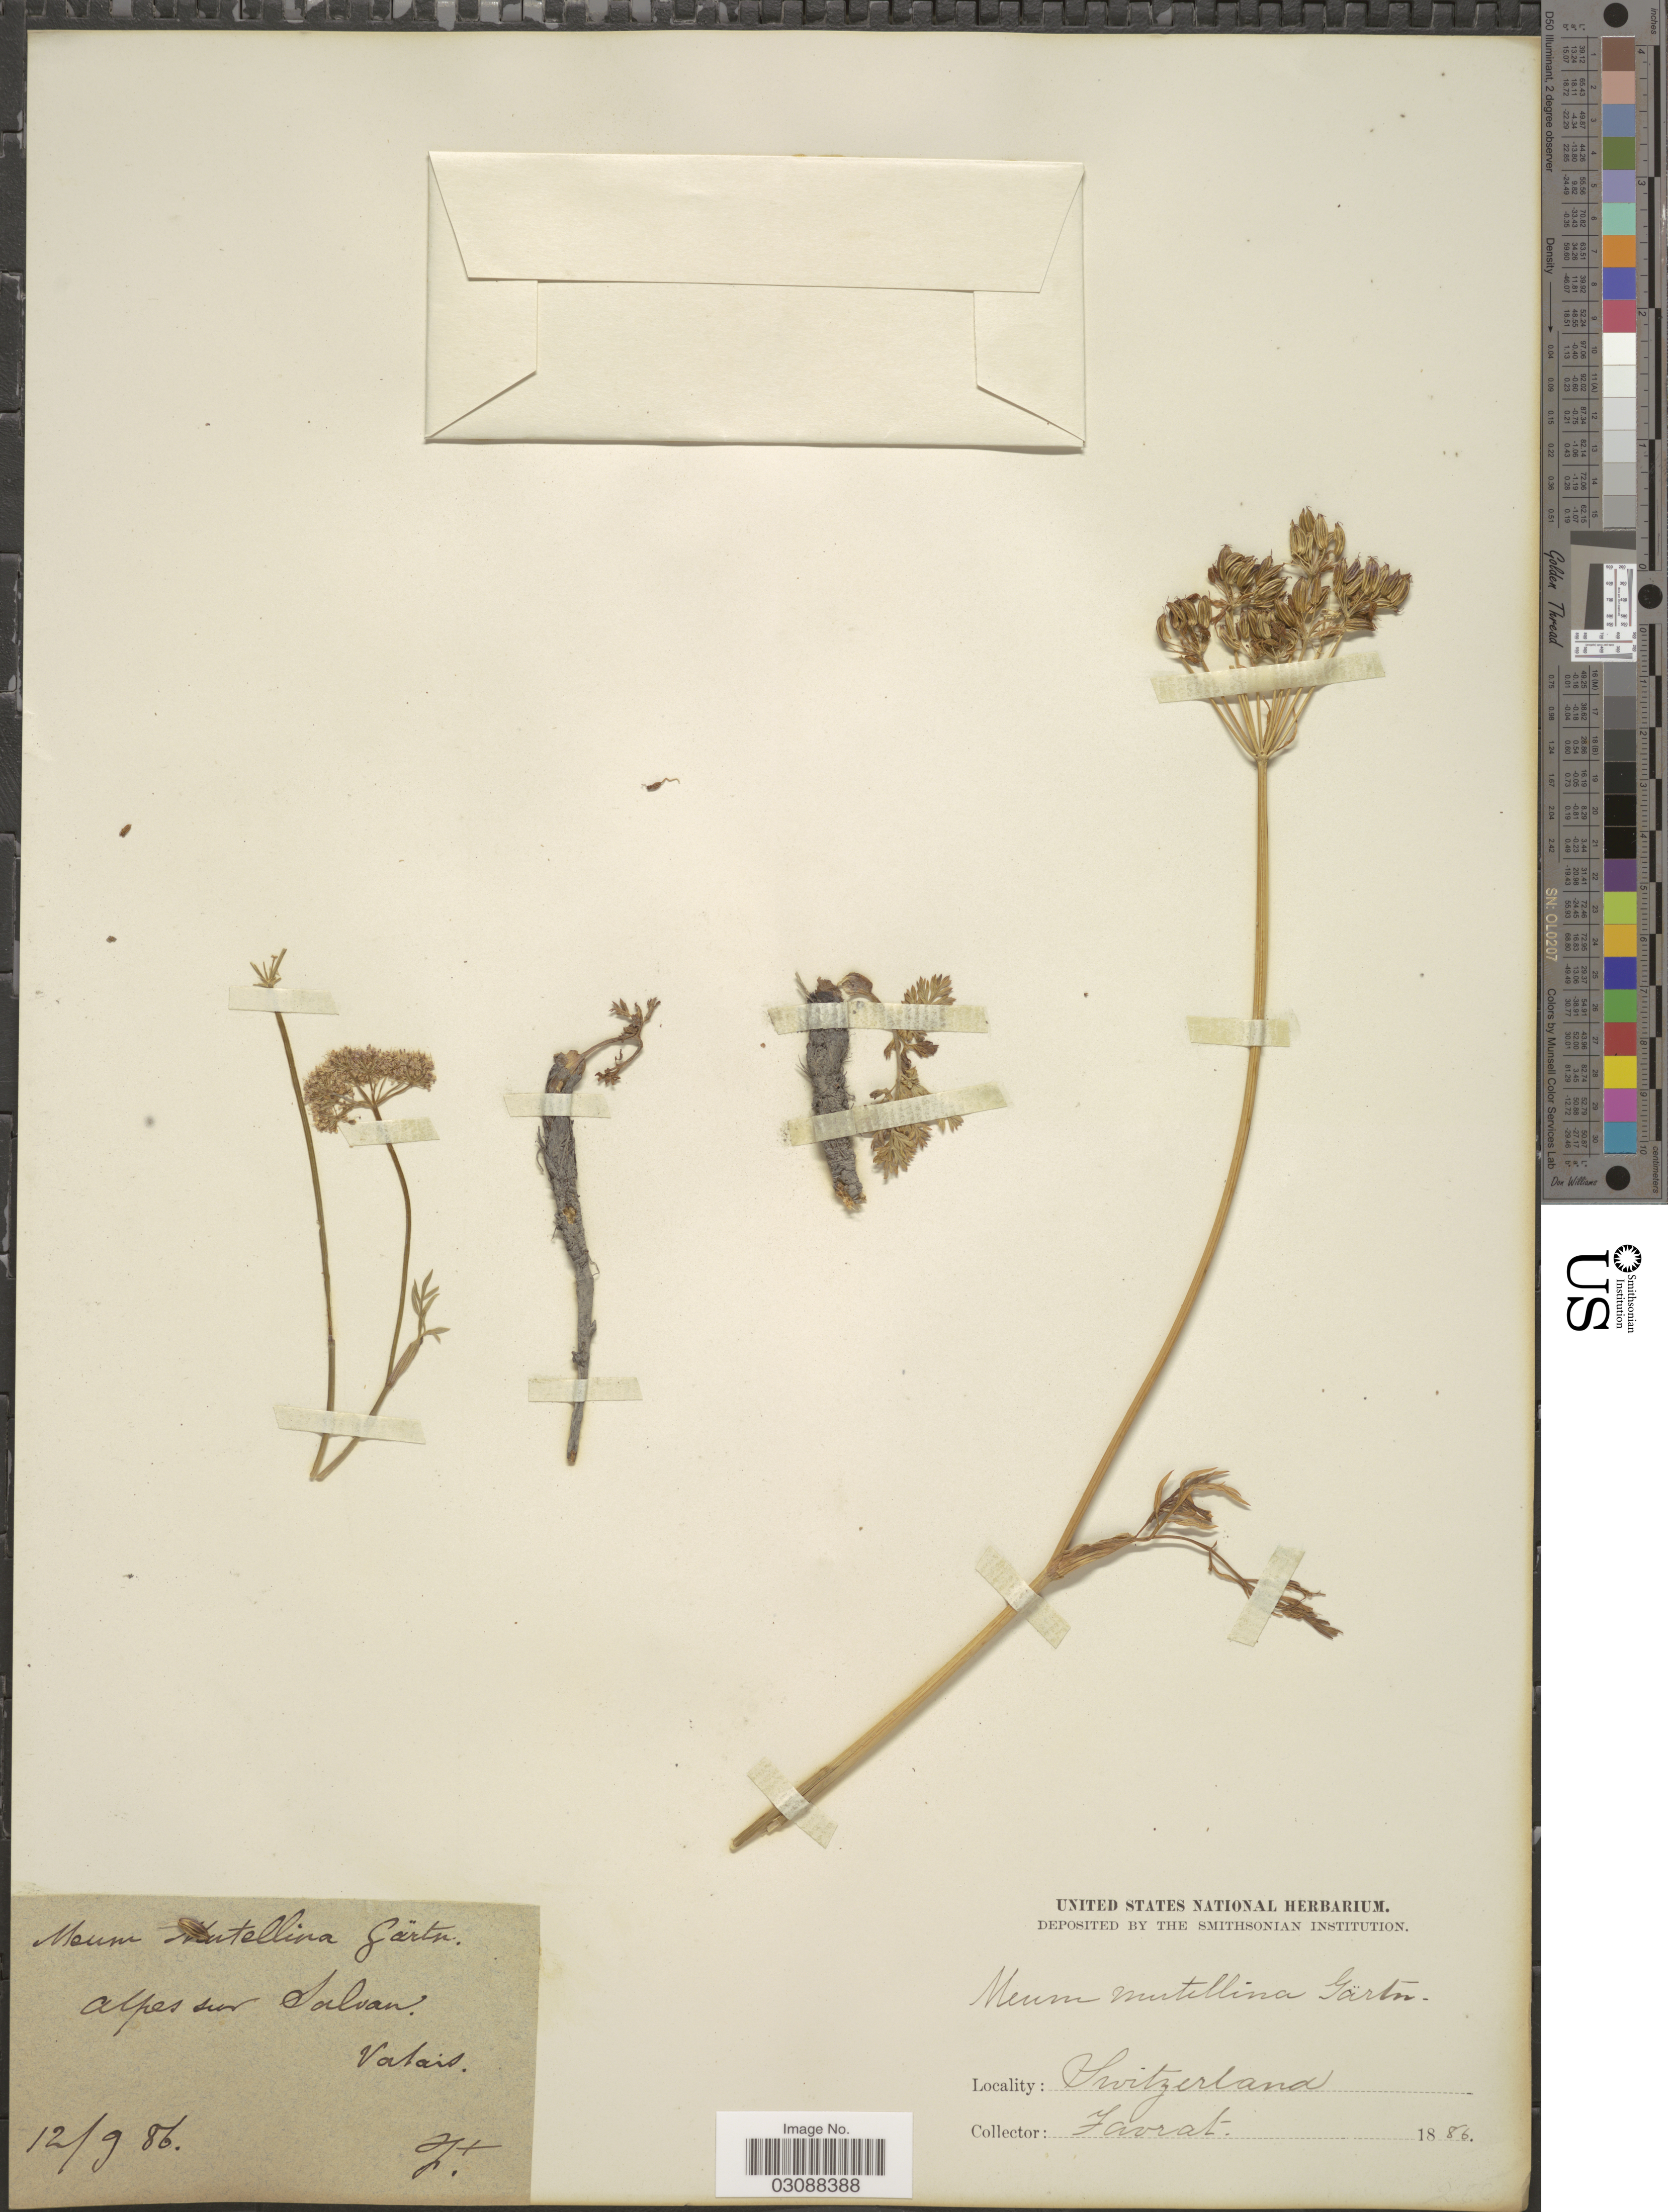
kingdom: Plantae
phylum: Tracheophyta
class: Magnoliopsida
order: Apiales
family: Apiaceae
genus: Meum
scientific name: Meum mutellina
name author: (L.) Gaertn.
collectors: L. Favrat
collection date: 1886-09-12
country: Switzerland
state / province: Valais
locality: Alpes sur Salvan.